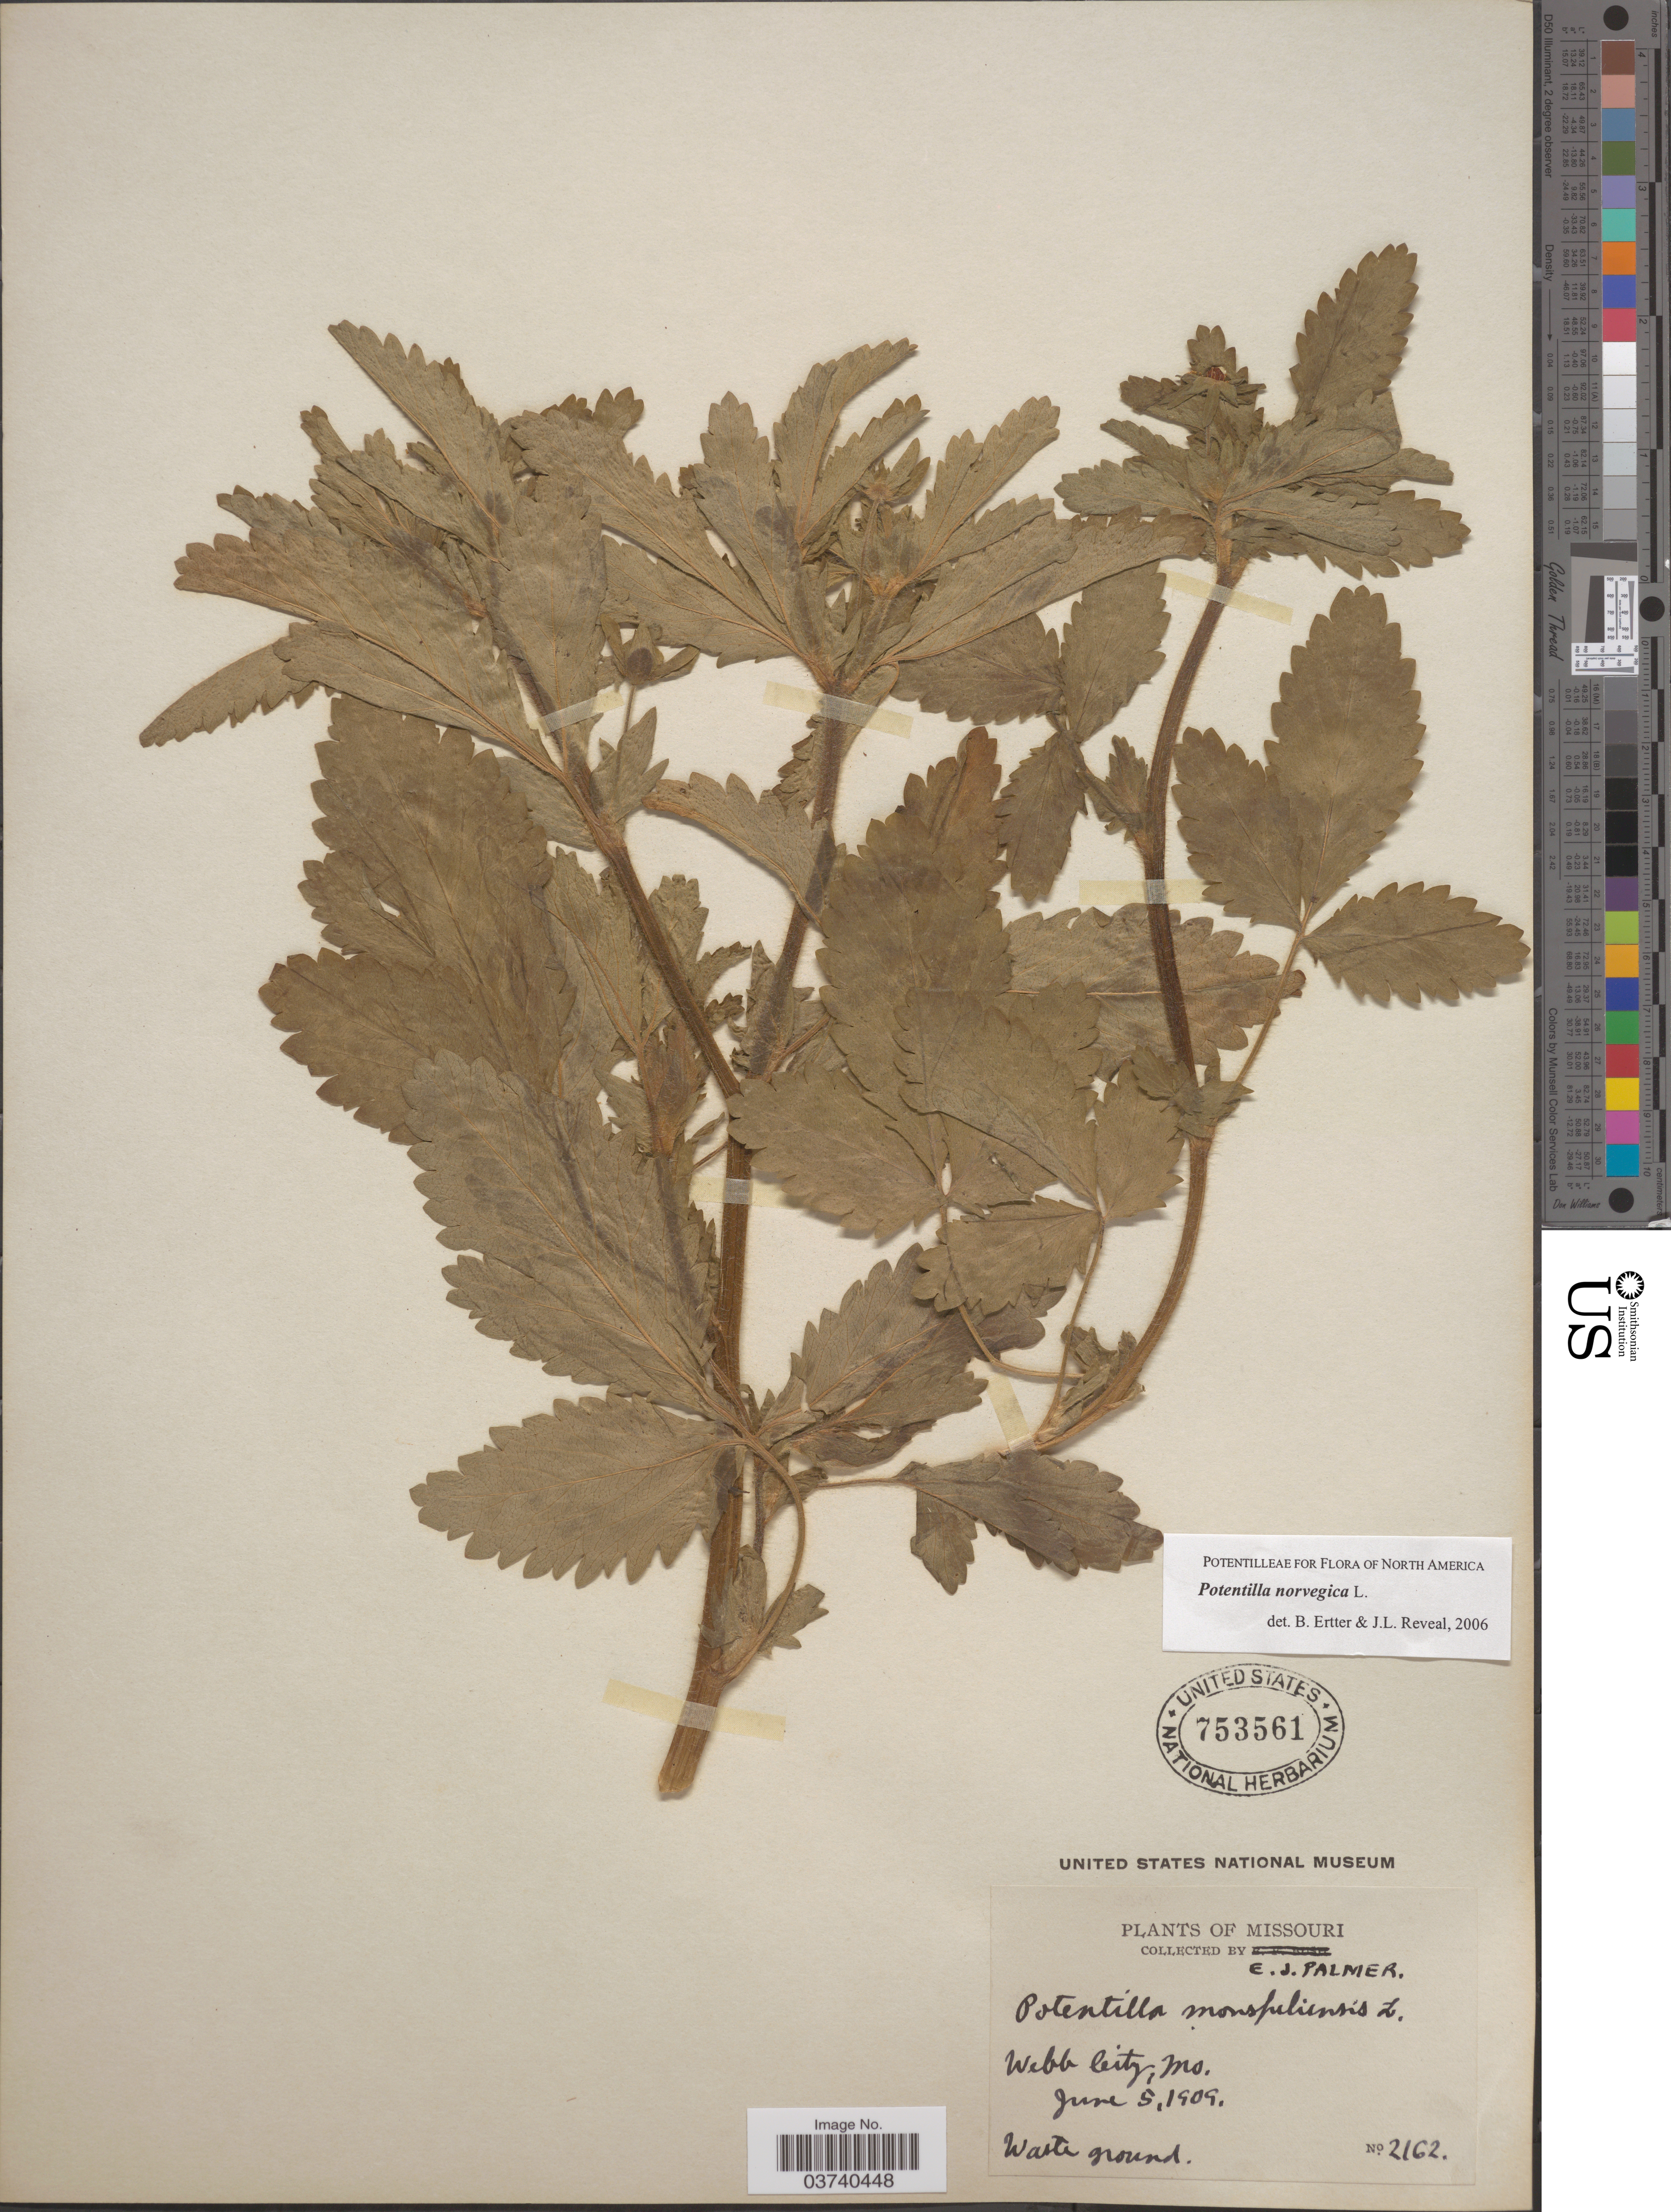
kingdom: Plantae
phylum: Tracheophyta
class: Magnoliopsida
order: Rosales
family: Rosaceae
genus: Potentilla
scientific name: Potentilla norvegica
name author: L.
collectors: E. J. Palmer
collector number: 2162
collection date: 1909-06-05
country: United States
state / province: Missouri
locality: Webb City.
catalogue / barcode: US 753561